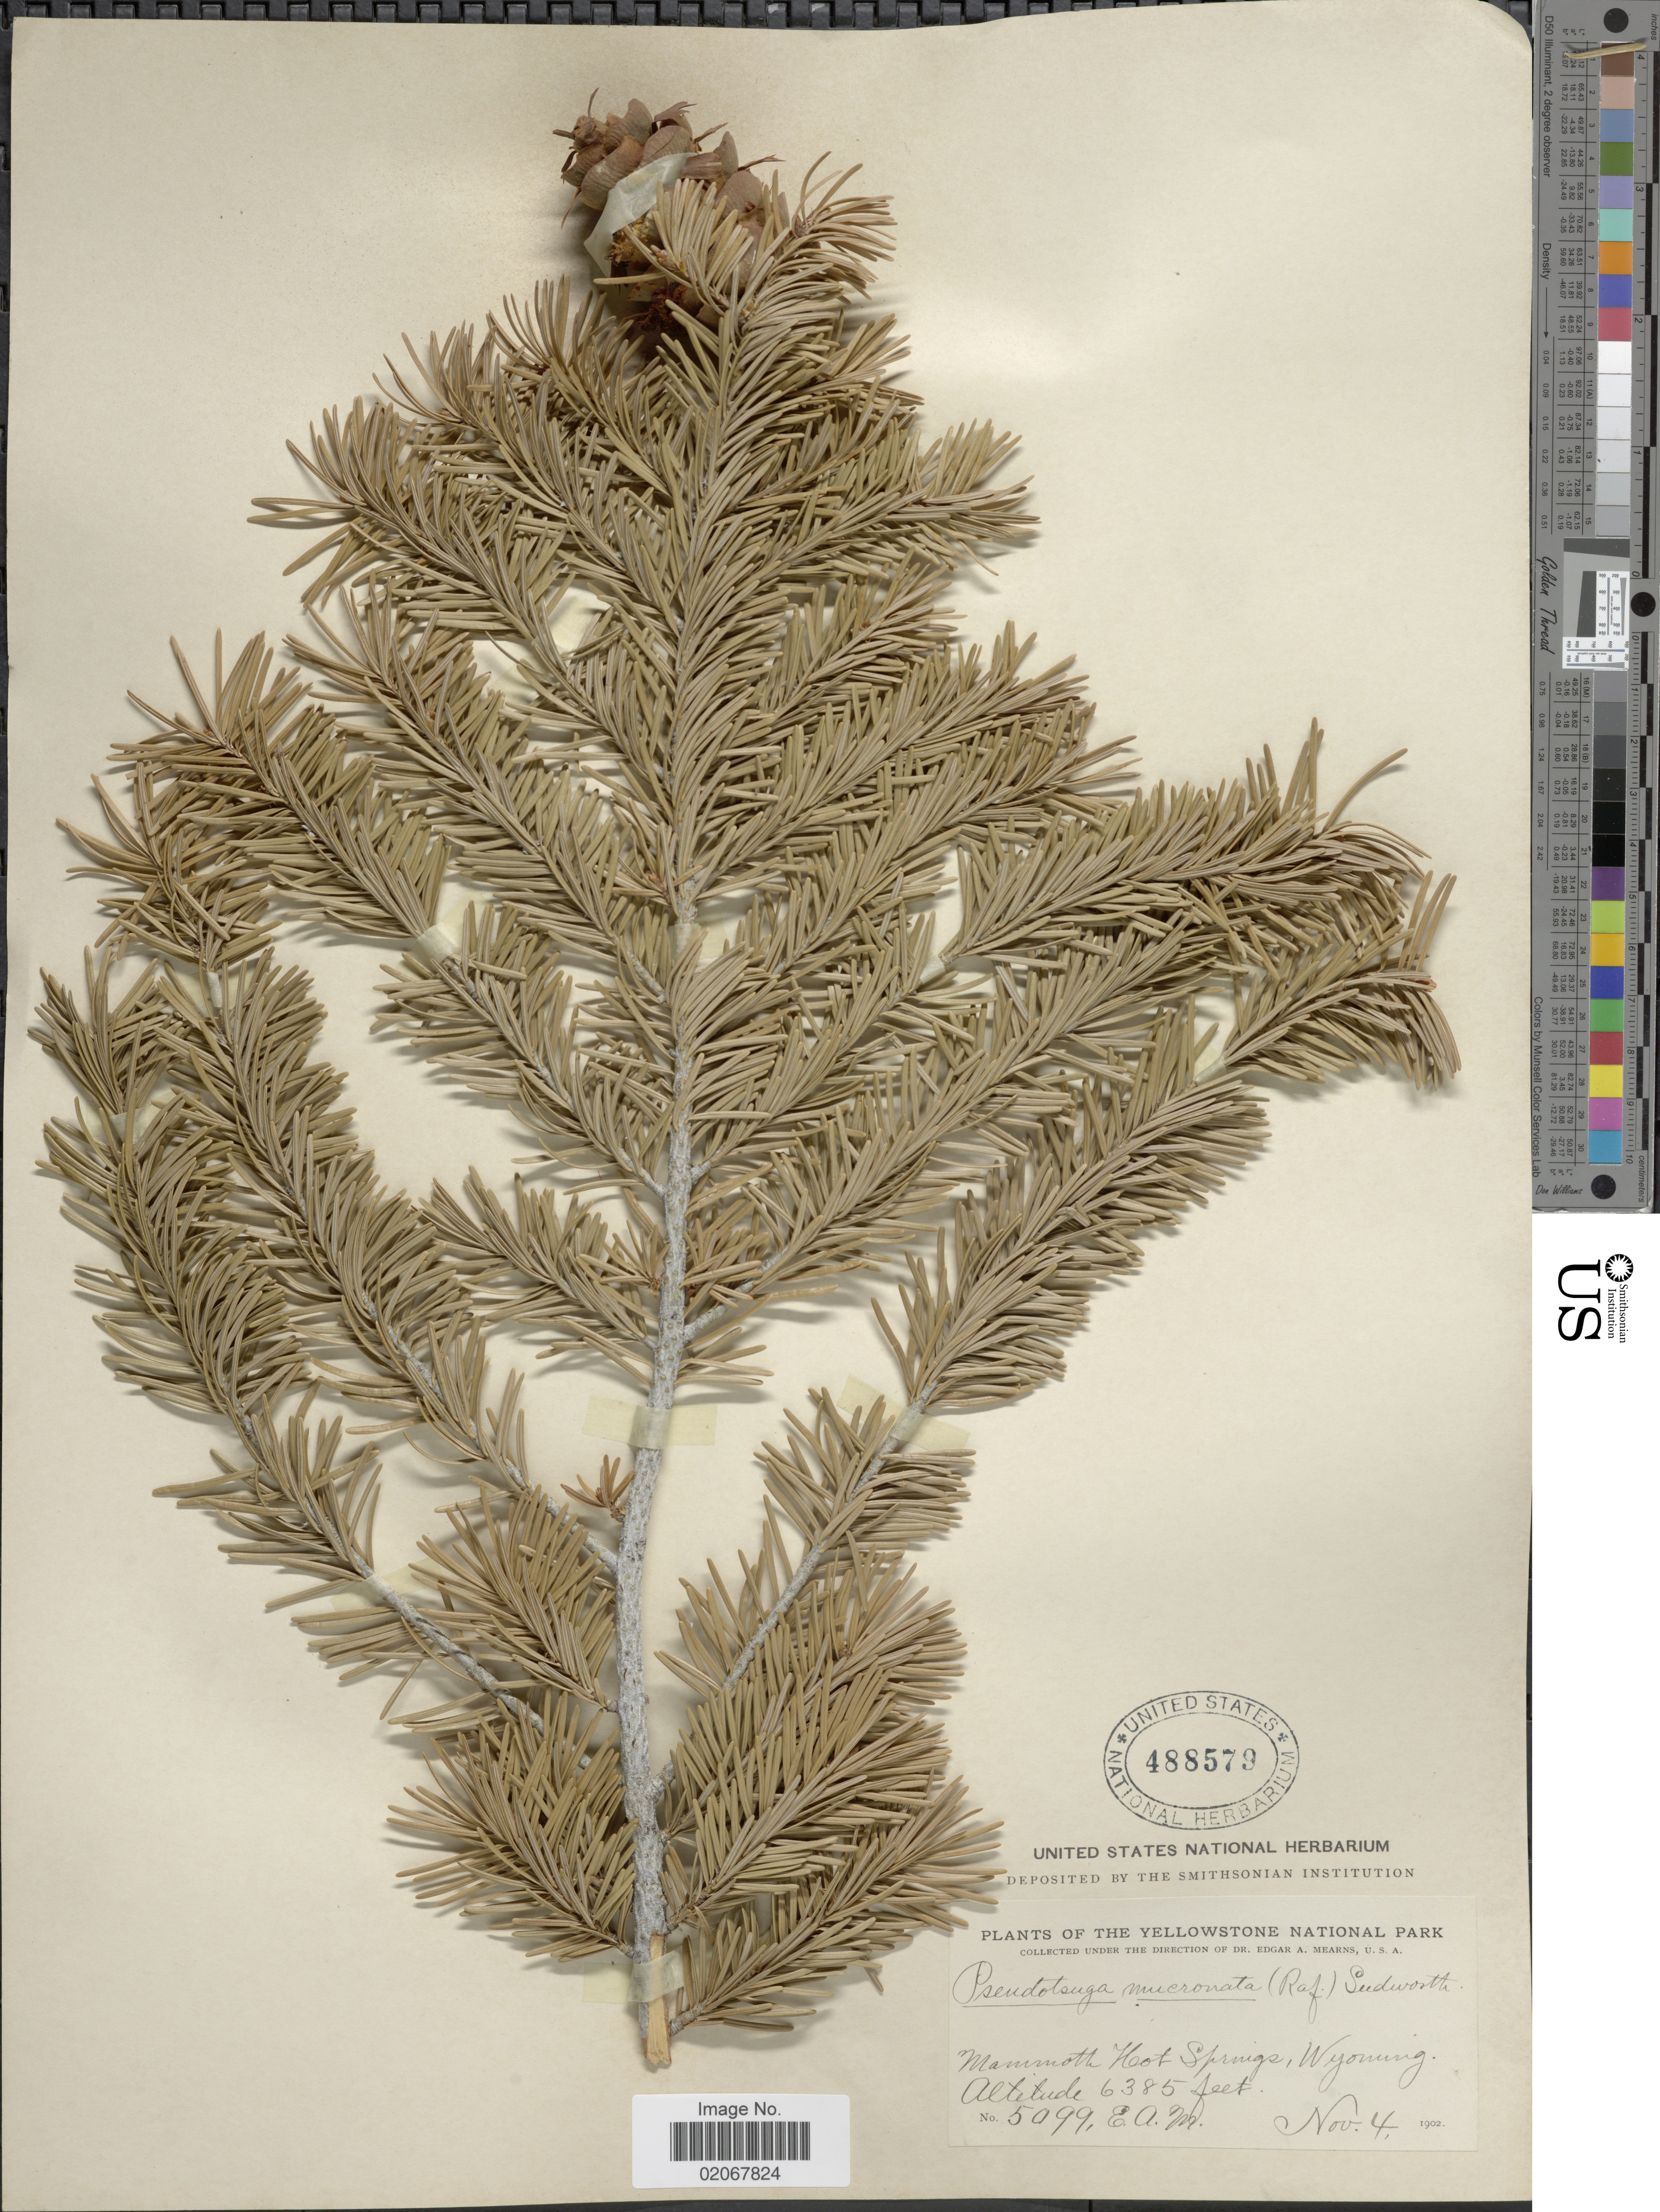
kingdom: Plantae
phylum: Tracheophyta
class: Pinopsida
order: Pinales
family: Pinaceae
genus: Pseudotsuga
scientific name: Pseudotsuga menziesii var. glauca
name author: (Beissn.) Franco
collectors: E. A. Mearns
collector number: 509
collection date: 1902-11-04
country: United States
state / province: Wyoming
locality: Yellowstone National Park. Mammoth Hot Springs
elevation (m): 1946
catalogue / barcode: US 488579